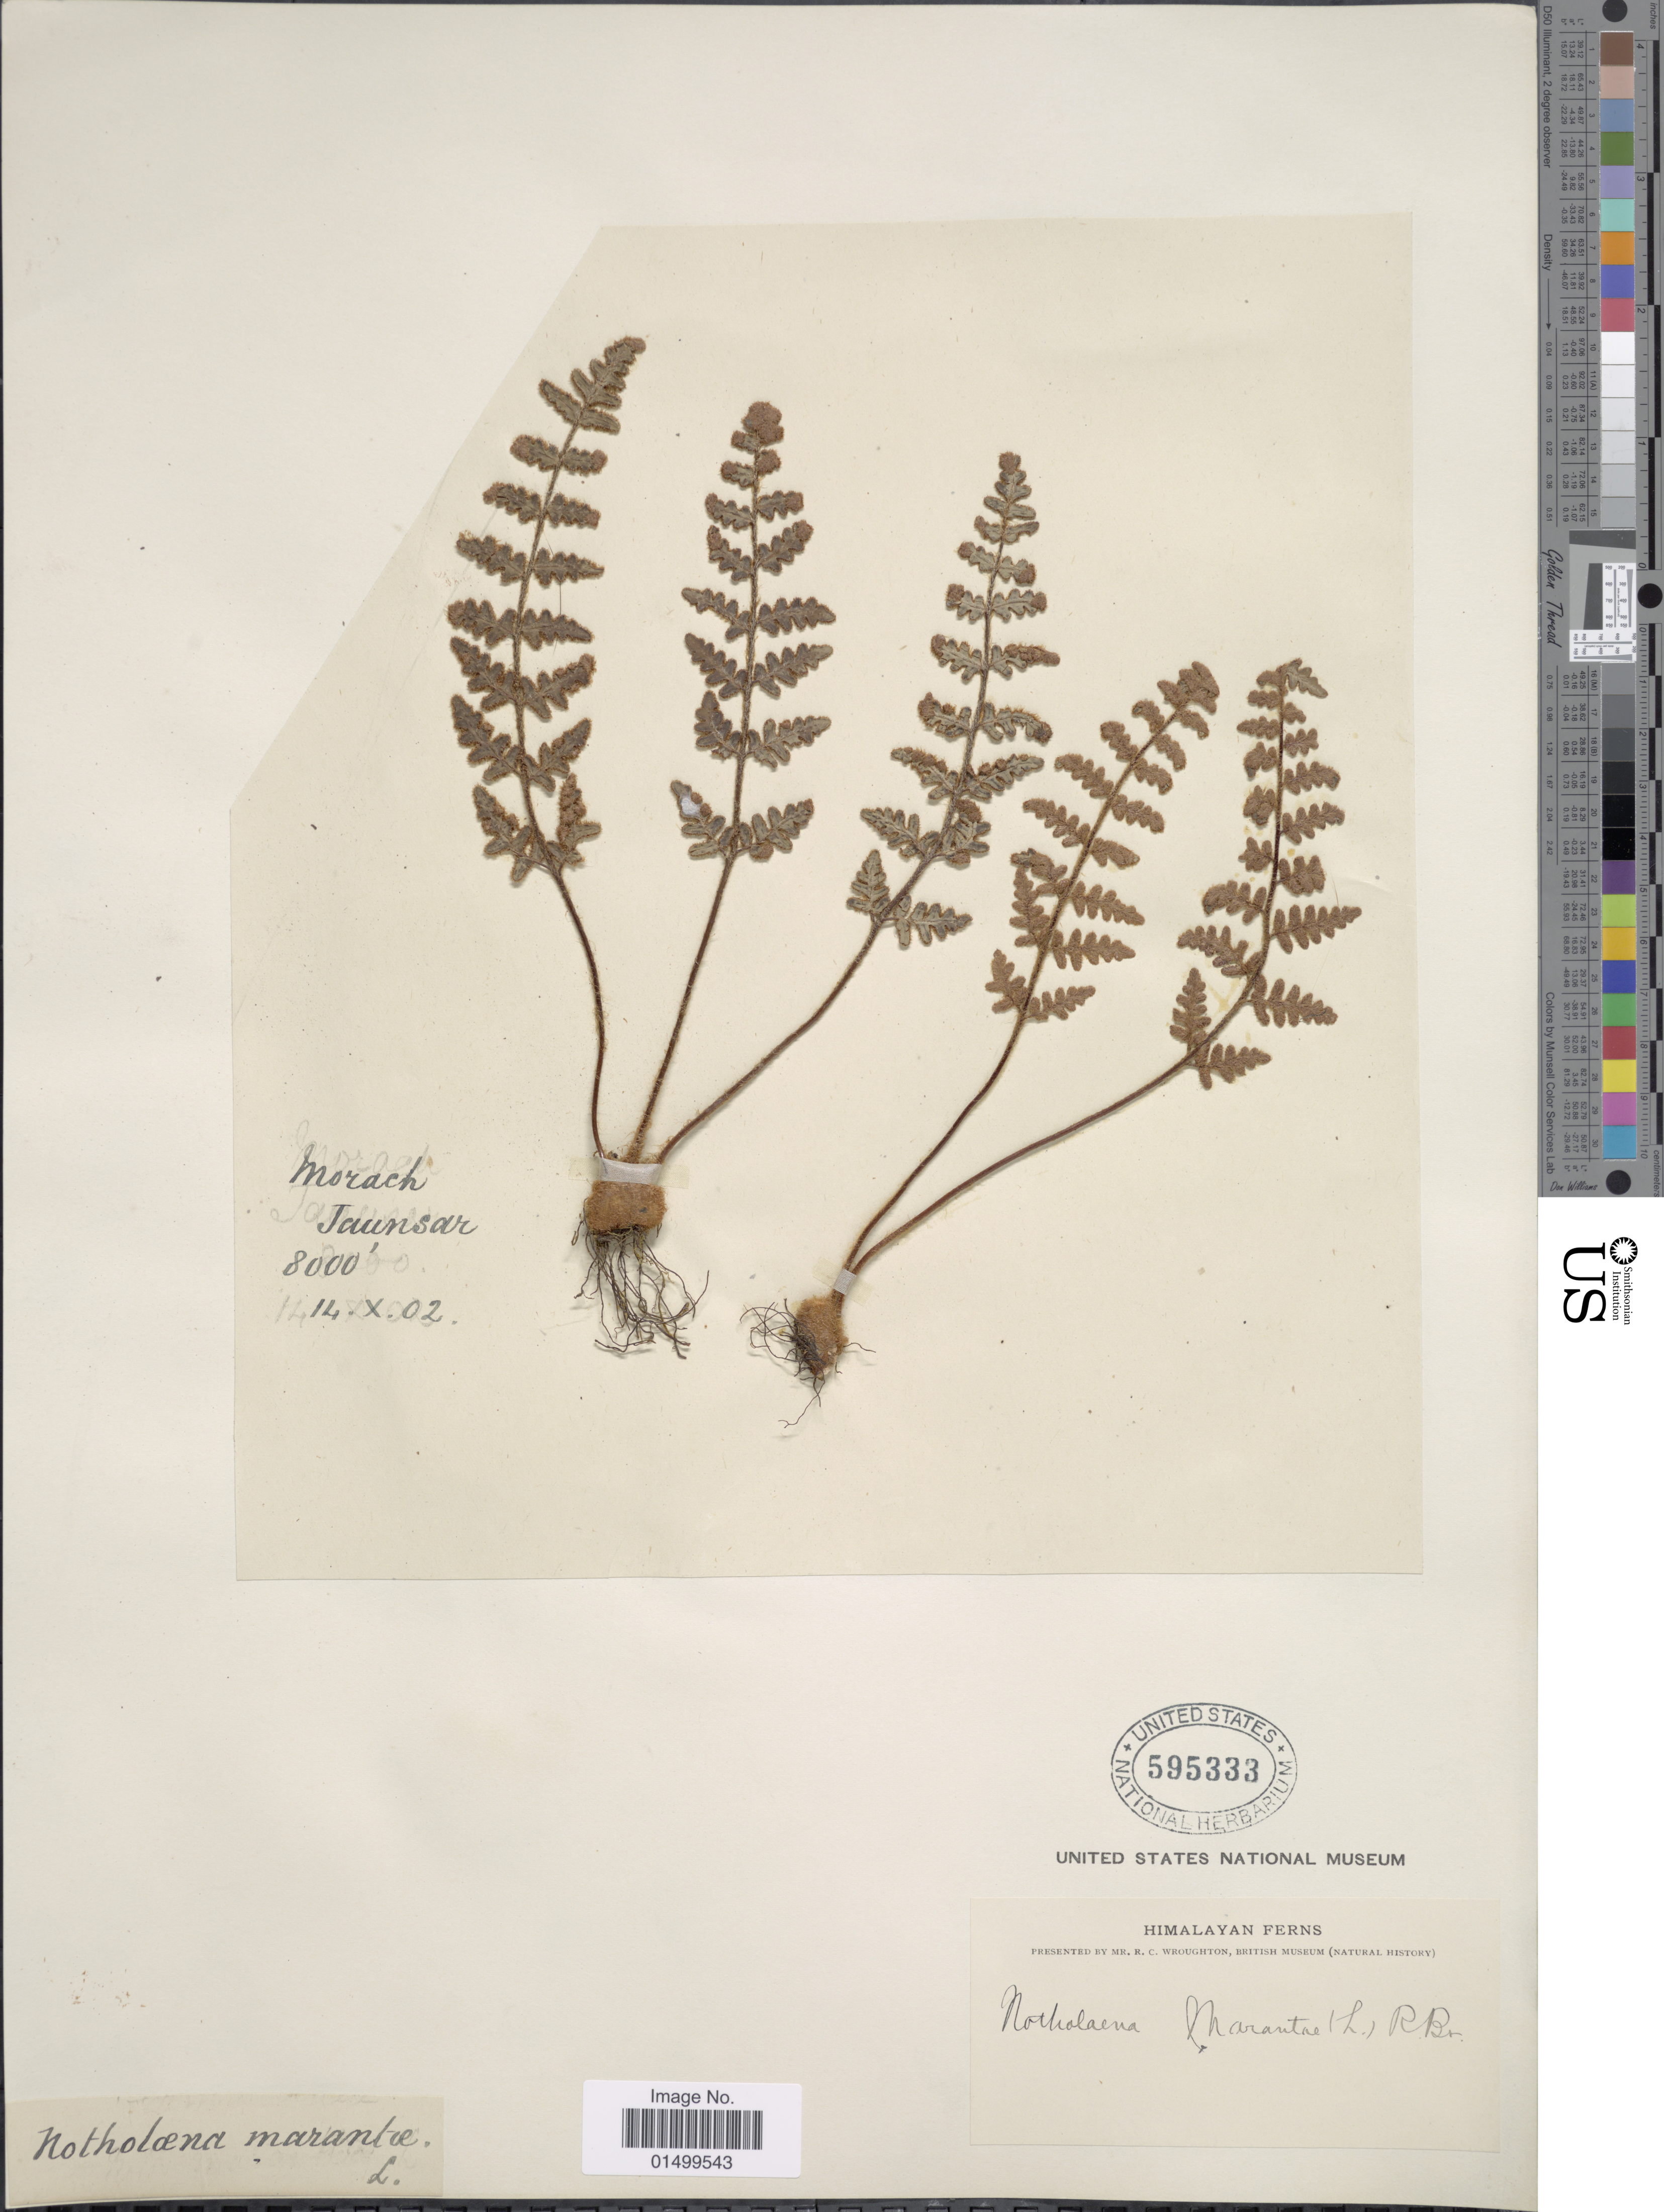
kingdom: Plantae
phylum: Tracheophyta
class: Polypodiopsida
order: Polypodiales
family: Pteridaceae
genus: Cheilanthes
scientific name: Cheilanthes marantae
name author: Domin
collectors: R. Wroughton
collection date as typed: Transcribed d/m/y: 14/10/2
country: India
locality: Himalayan Ferns. Morach Jaunsar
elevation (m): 2438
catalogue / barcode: US 595333